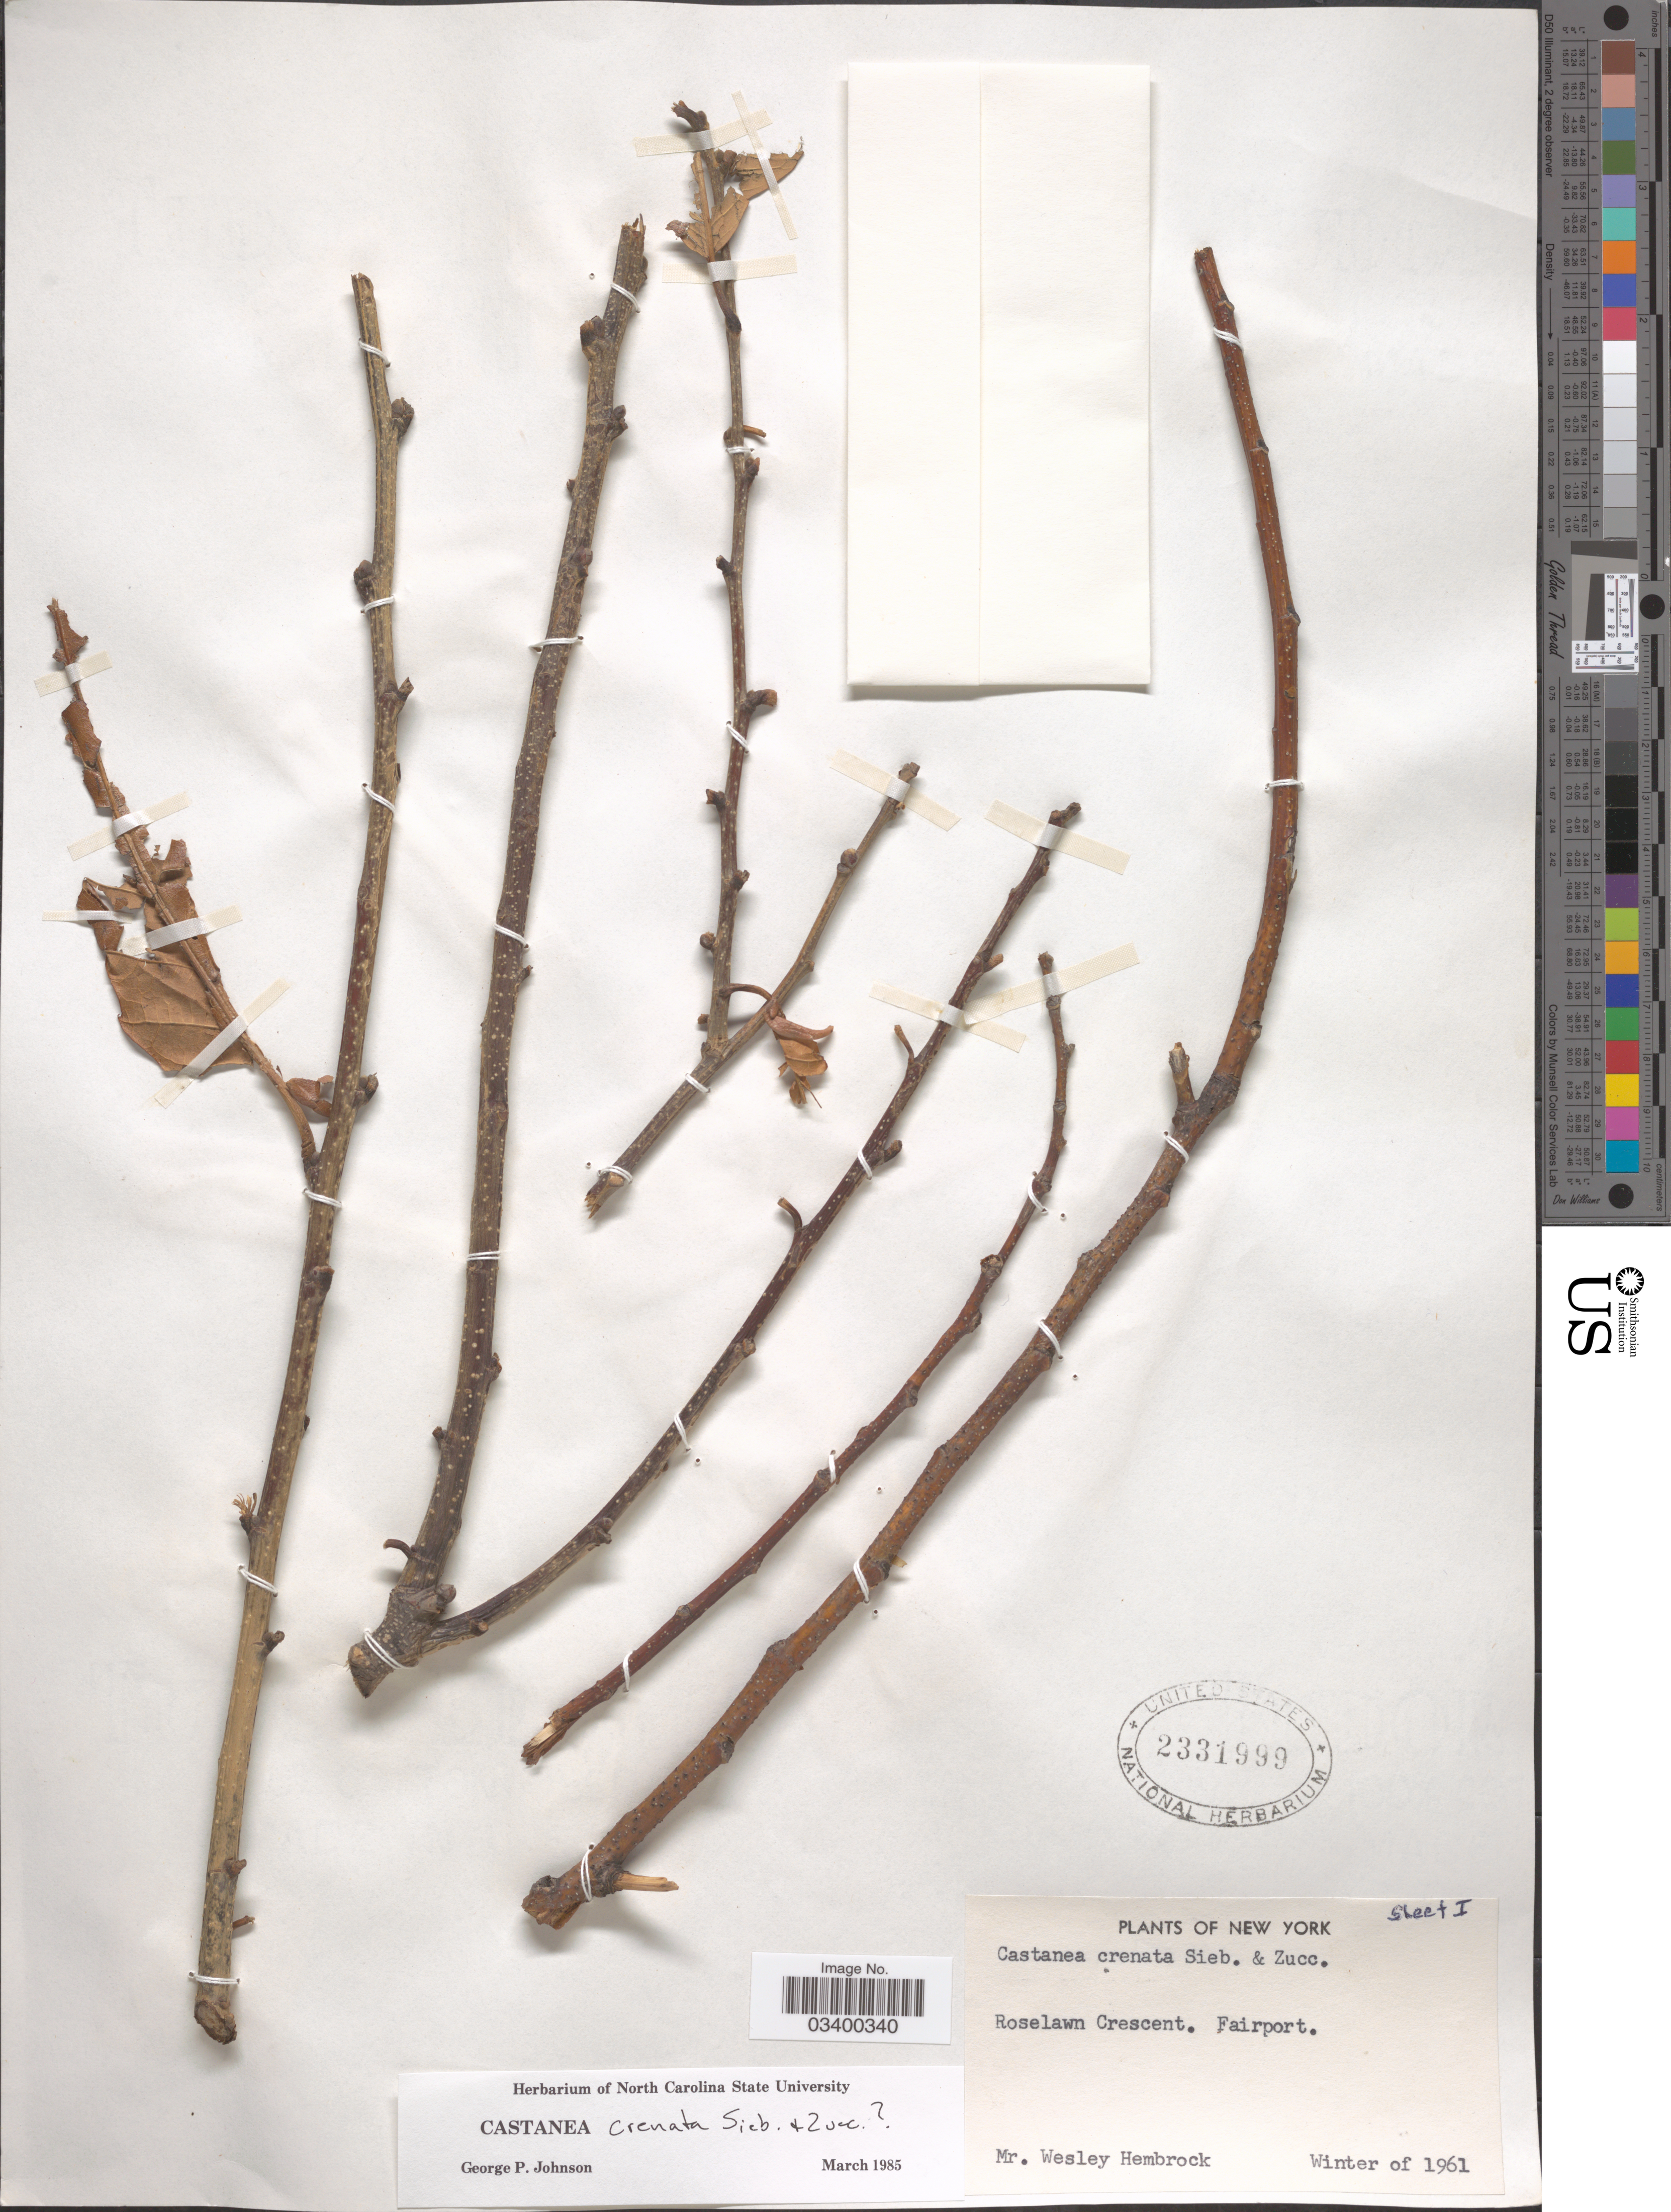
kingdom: Plantae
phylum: Tracheophyta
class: Magnoliopsida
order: Fagales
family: Fagaceae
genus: Castanea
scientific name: Castanea crenata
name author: Siebold & Zucc.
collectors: W. Hembrock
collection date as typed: Winter 1961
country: United States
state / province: New York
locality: Roselawn Crescent. Fairport.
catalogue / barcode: US 2331999